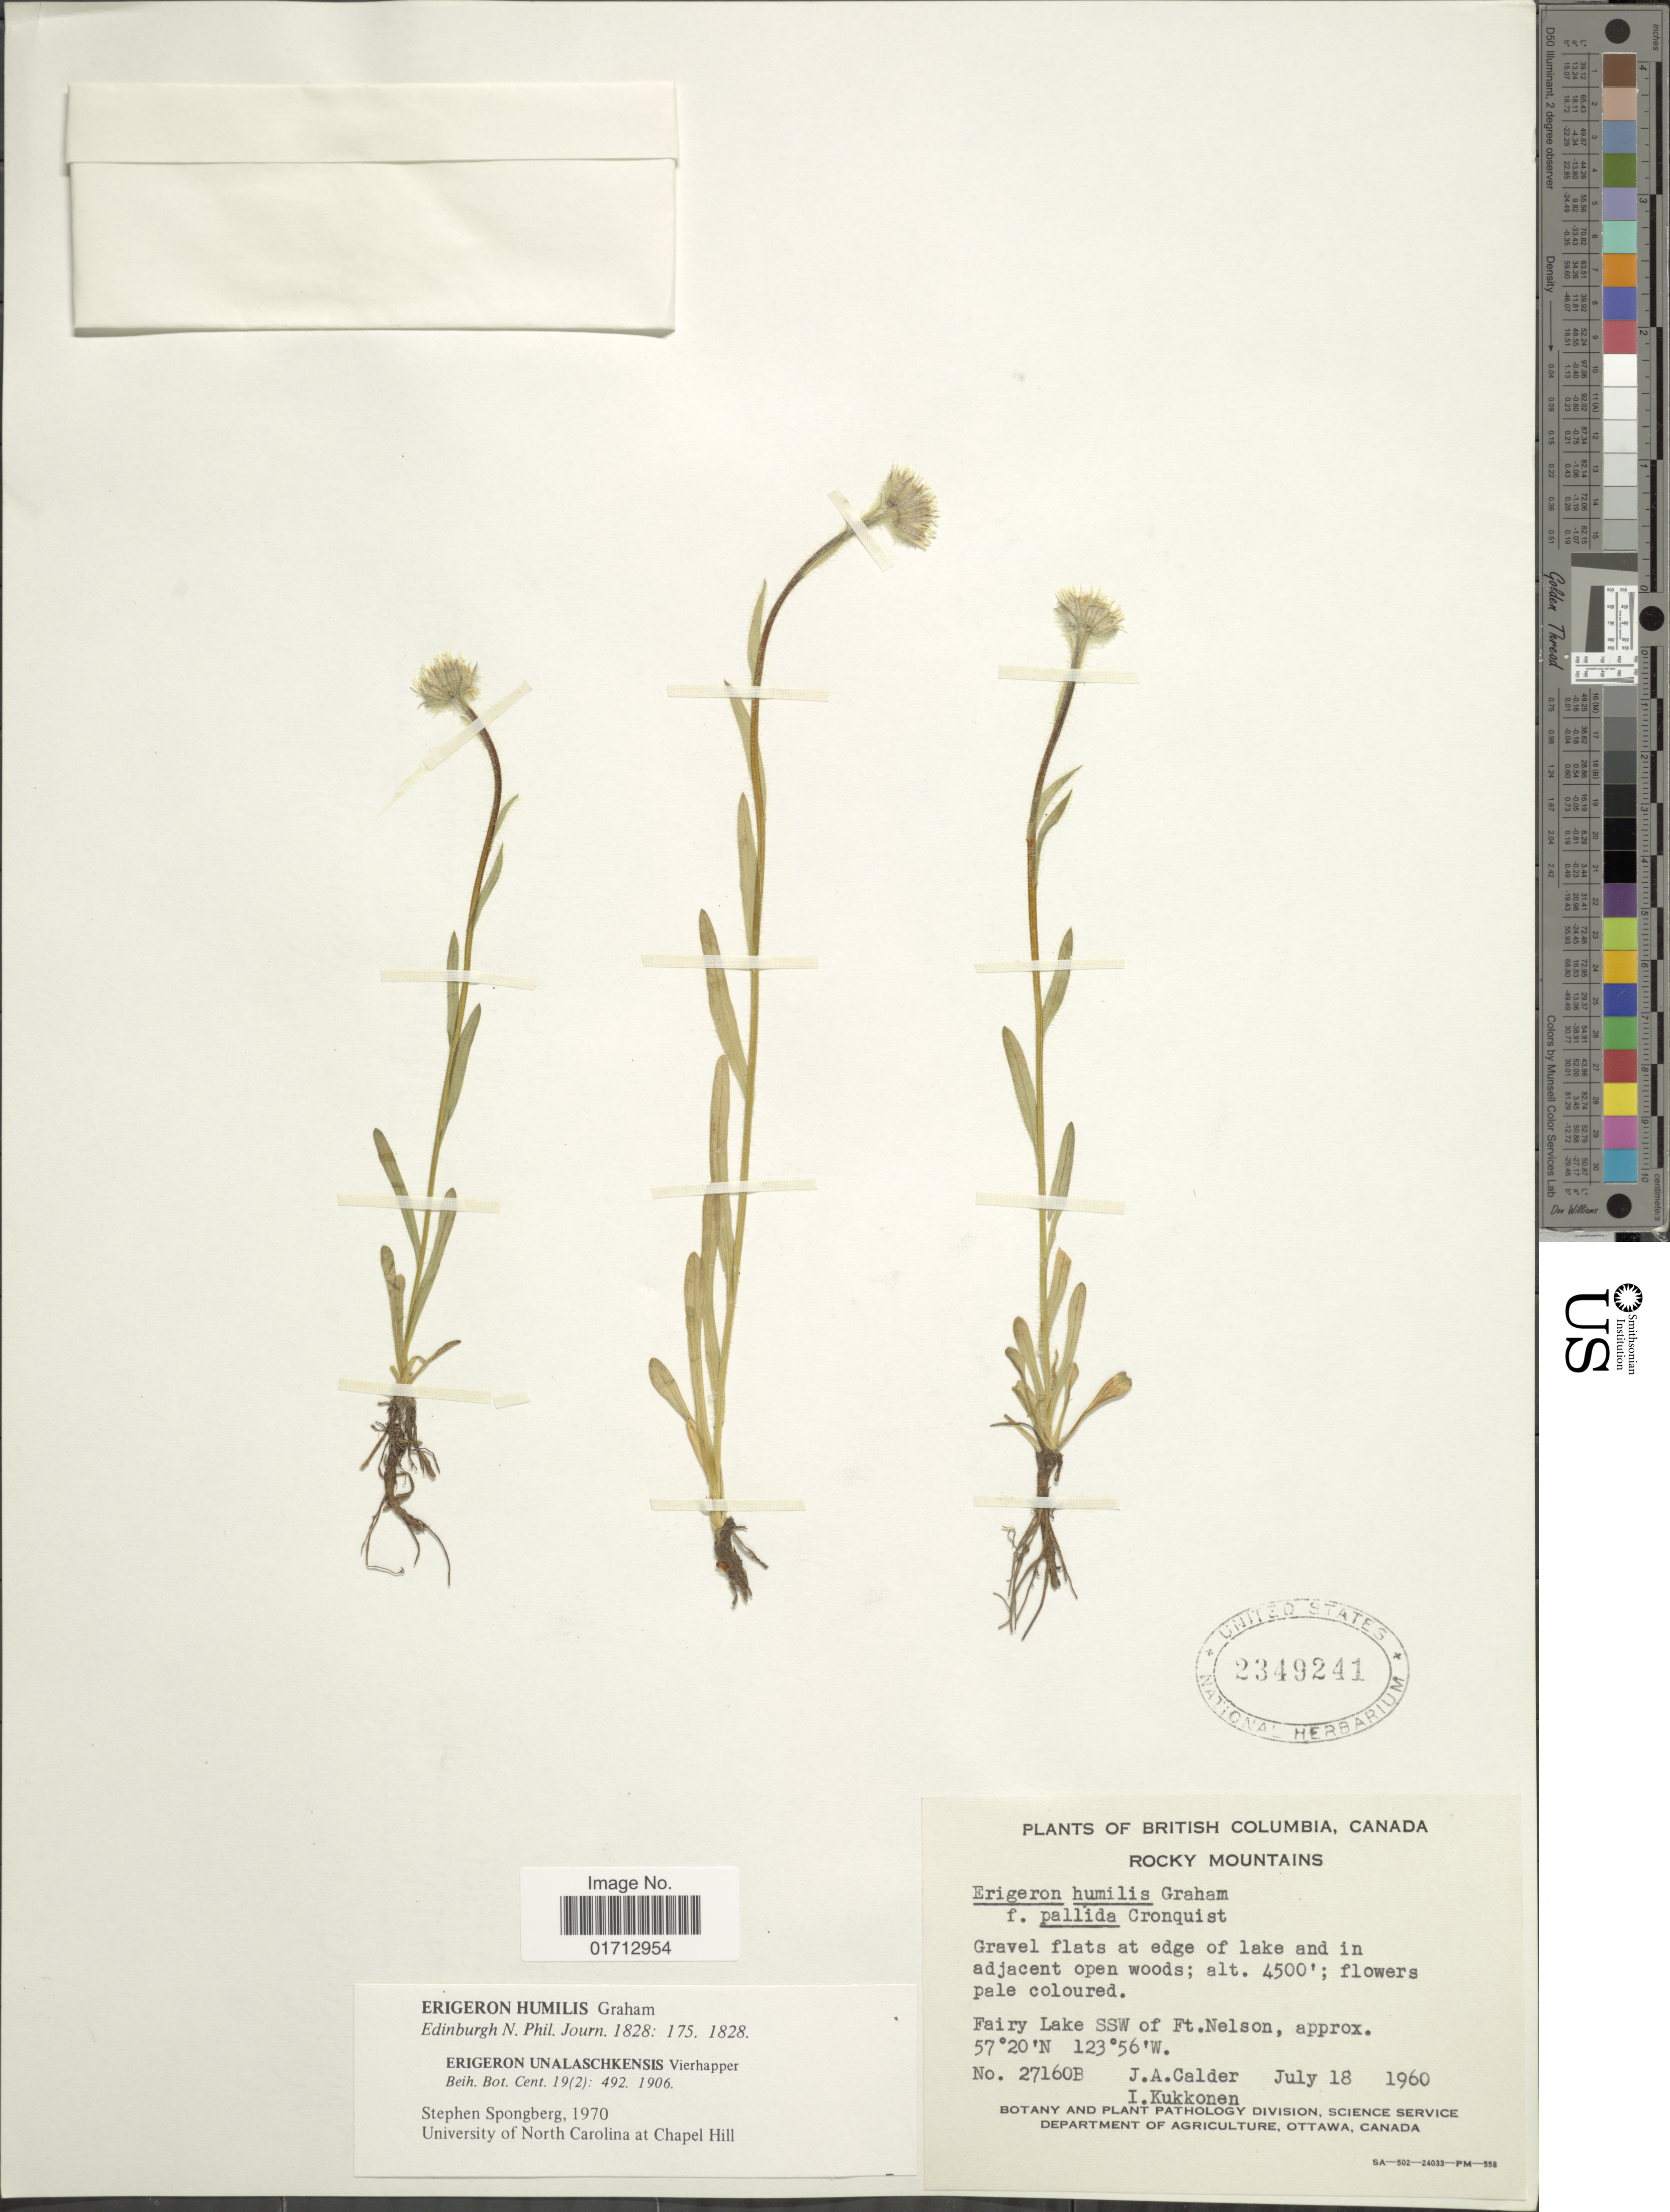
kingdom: Plantae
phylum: Tracheophyta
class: Magnoliopsida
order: Asterales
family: Asteraceae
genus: Erigeron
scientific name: Erigeron humilis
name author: Graham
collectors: J. A. Calder & I. Kukkonen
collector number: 27160B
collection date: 1960-07-19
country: Canada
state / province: British Columbia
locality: Rocky Mountains, Fairy Lake SSW of Ft. Nelson.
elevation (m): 1372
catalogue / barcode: US 2349241